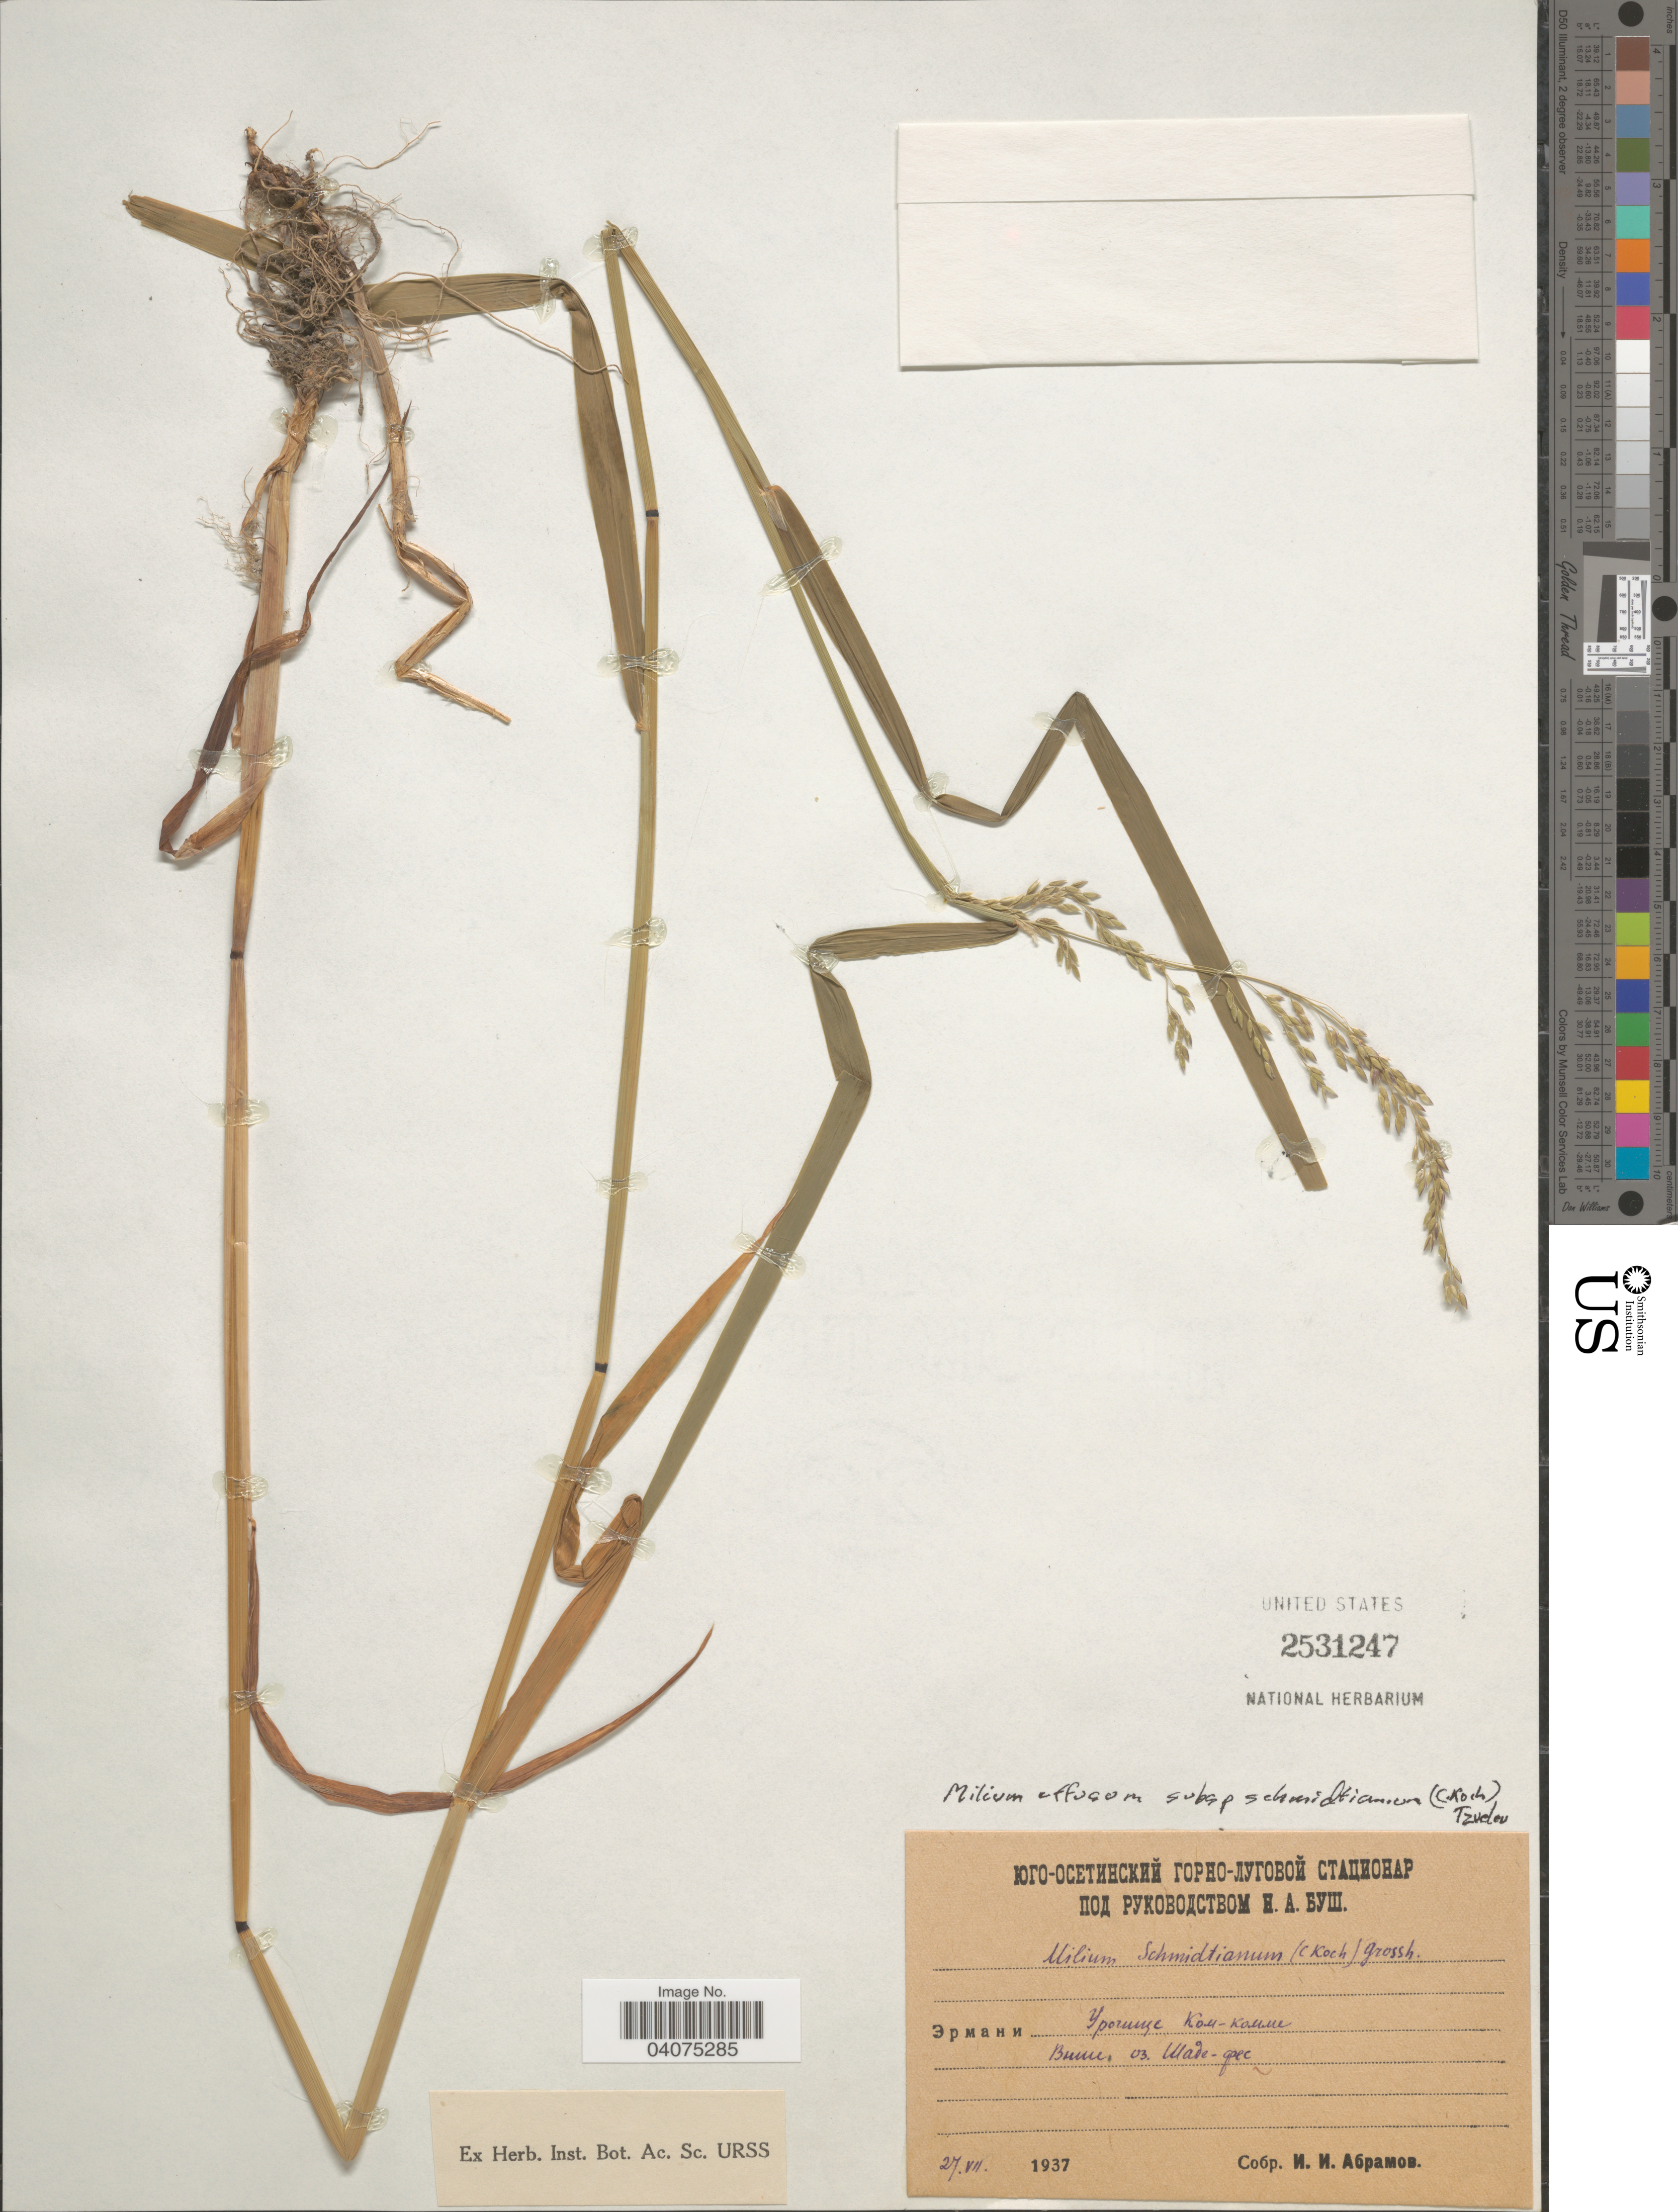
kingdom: Plantae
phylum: Tracheophyta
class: Liliopsida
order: Poales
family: Poaceae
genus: Milium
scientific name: Milium effusum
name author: L.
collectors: I. Abramov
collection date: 1937-07-27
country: Georgia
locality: South Ossetia, Ermani, Kom-komme Mts, lake Shade-fes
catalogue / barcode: US 2531247